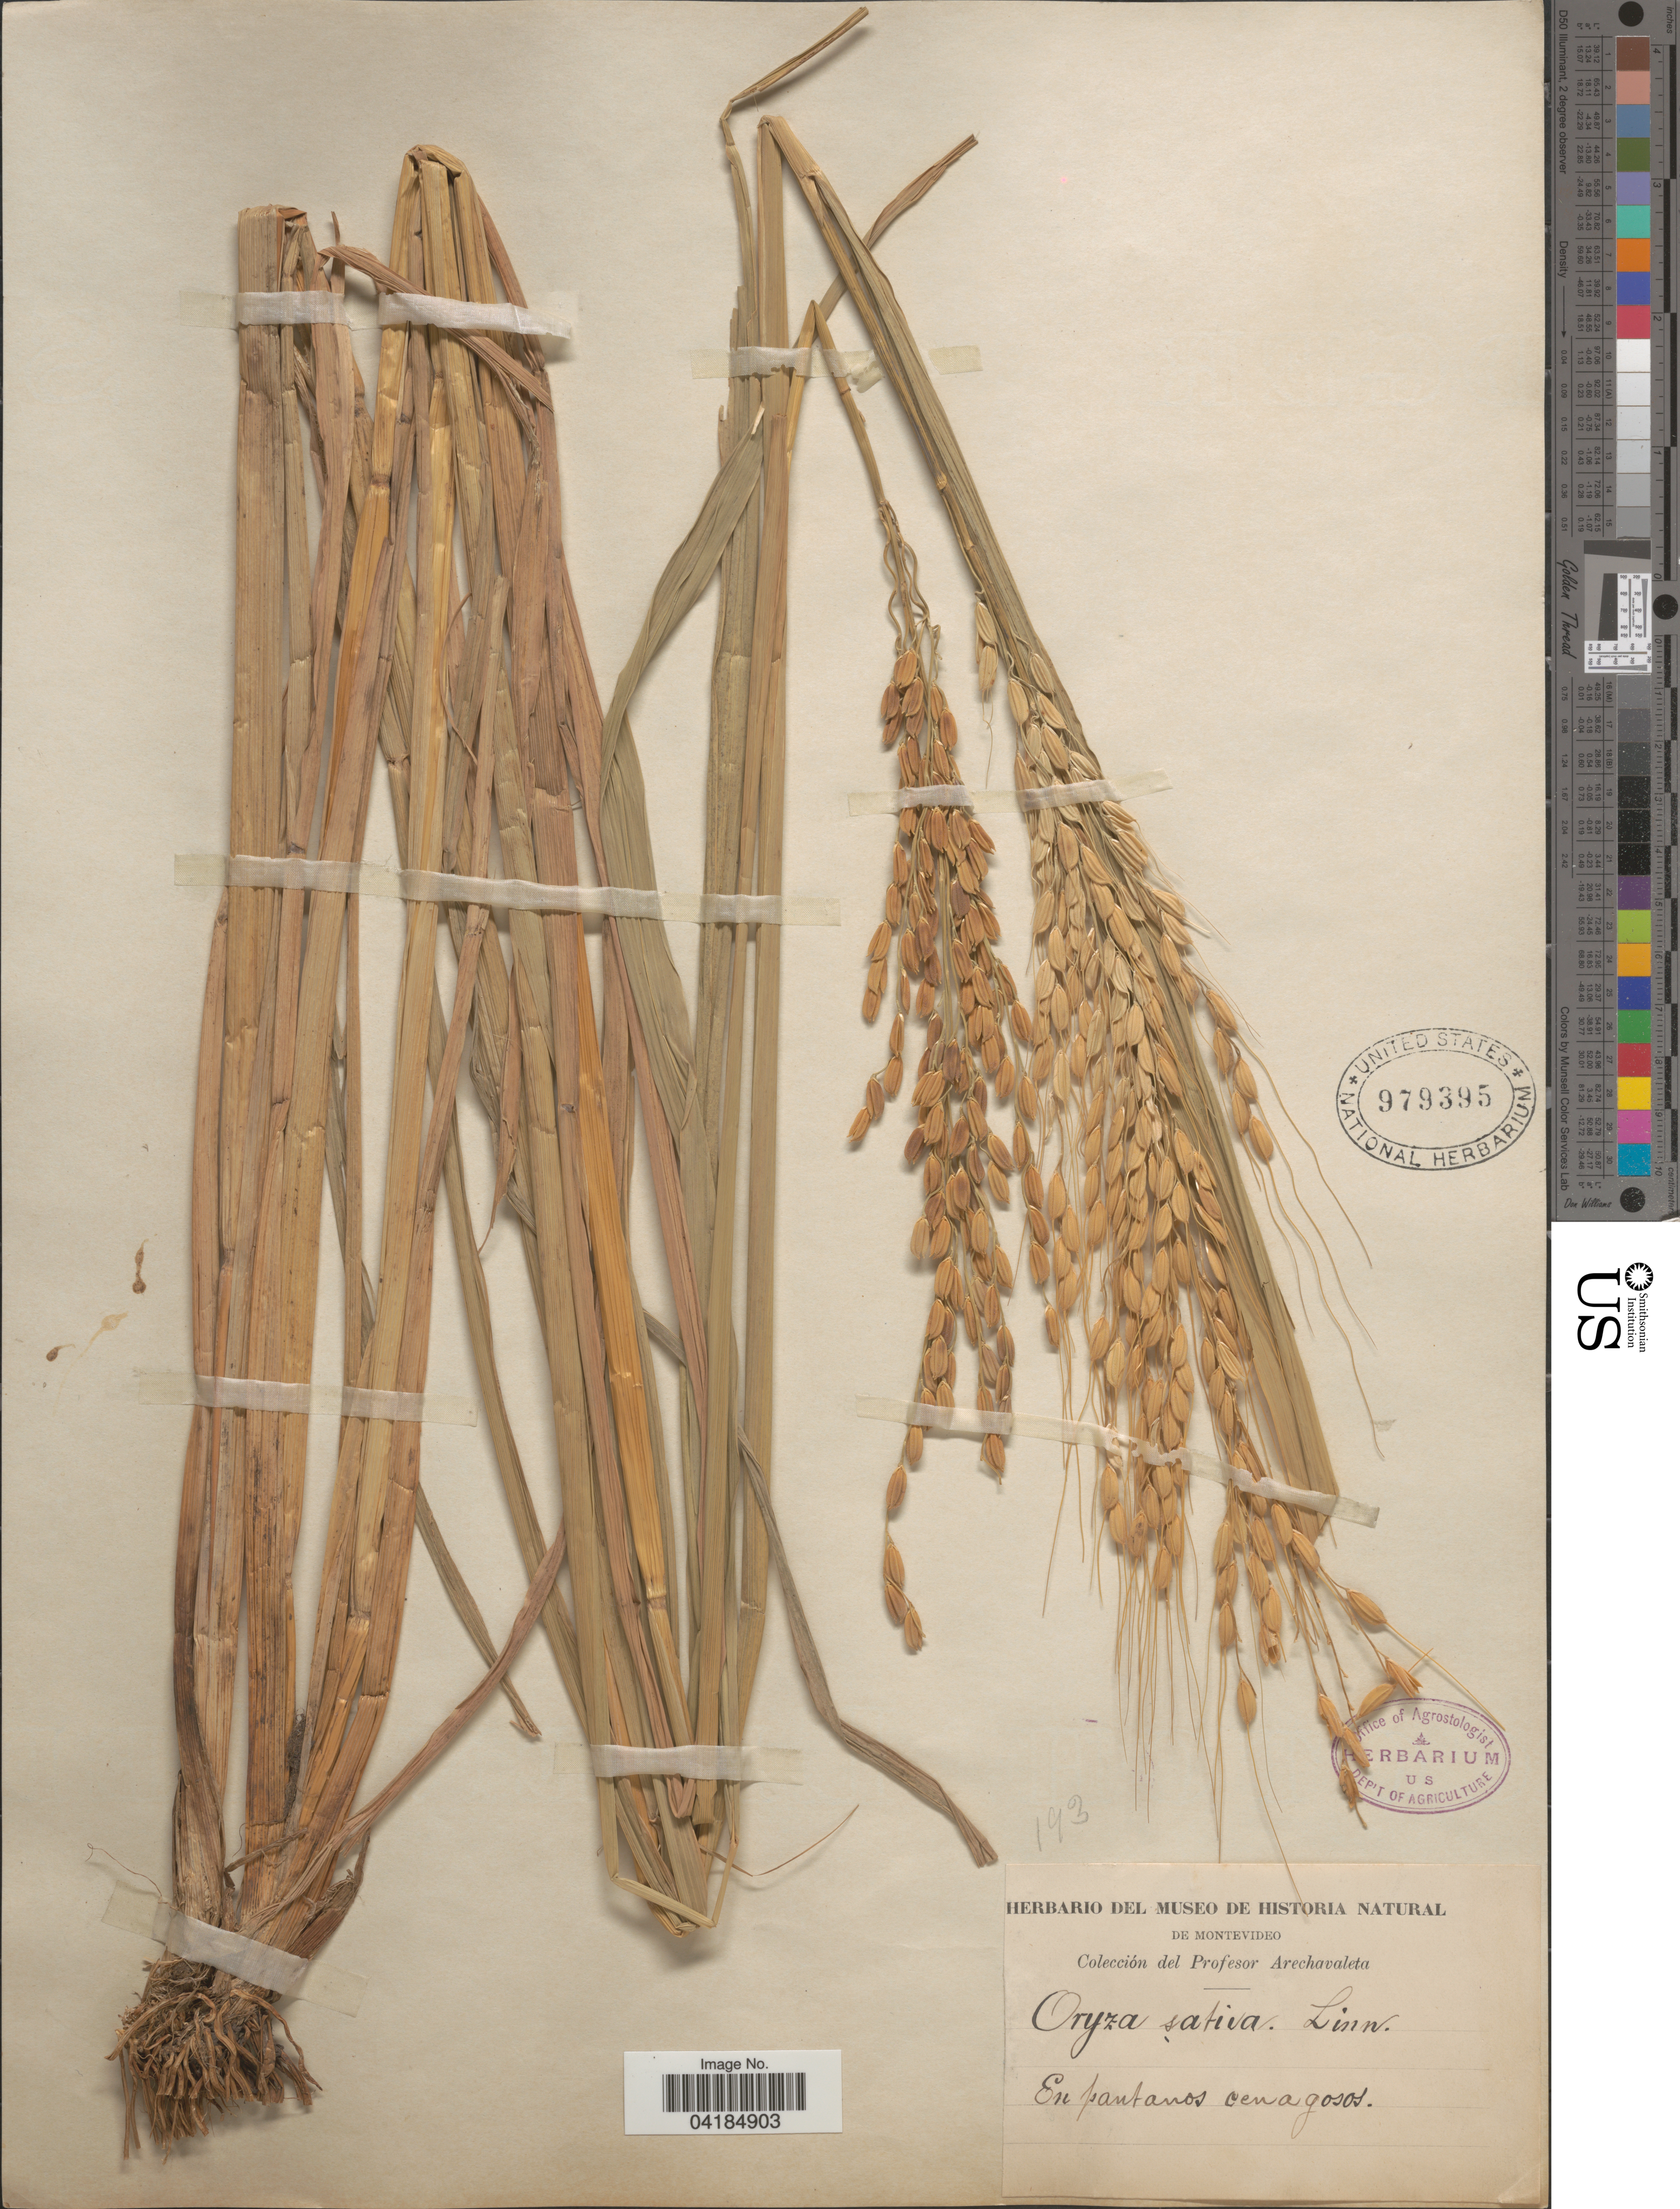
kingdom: Plantae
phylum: Tracheophyta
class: Liliopsida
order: Poales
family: Poaceae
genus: Oryza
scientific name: Oryza sativa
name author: L.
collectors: Arechavaleta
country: Uruguay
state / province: Montevideo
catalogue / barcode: US 979395